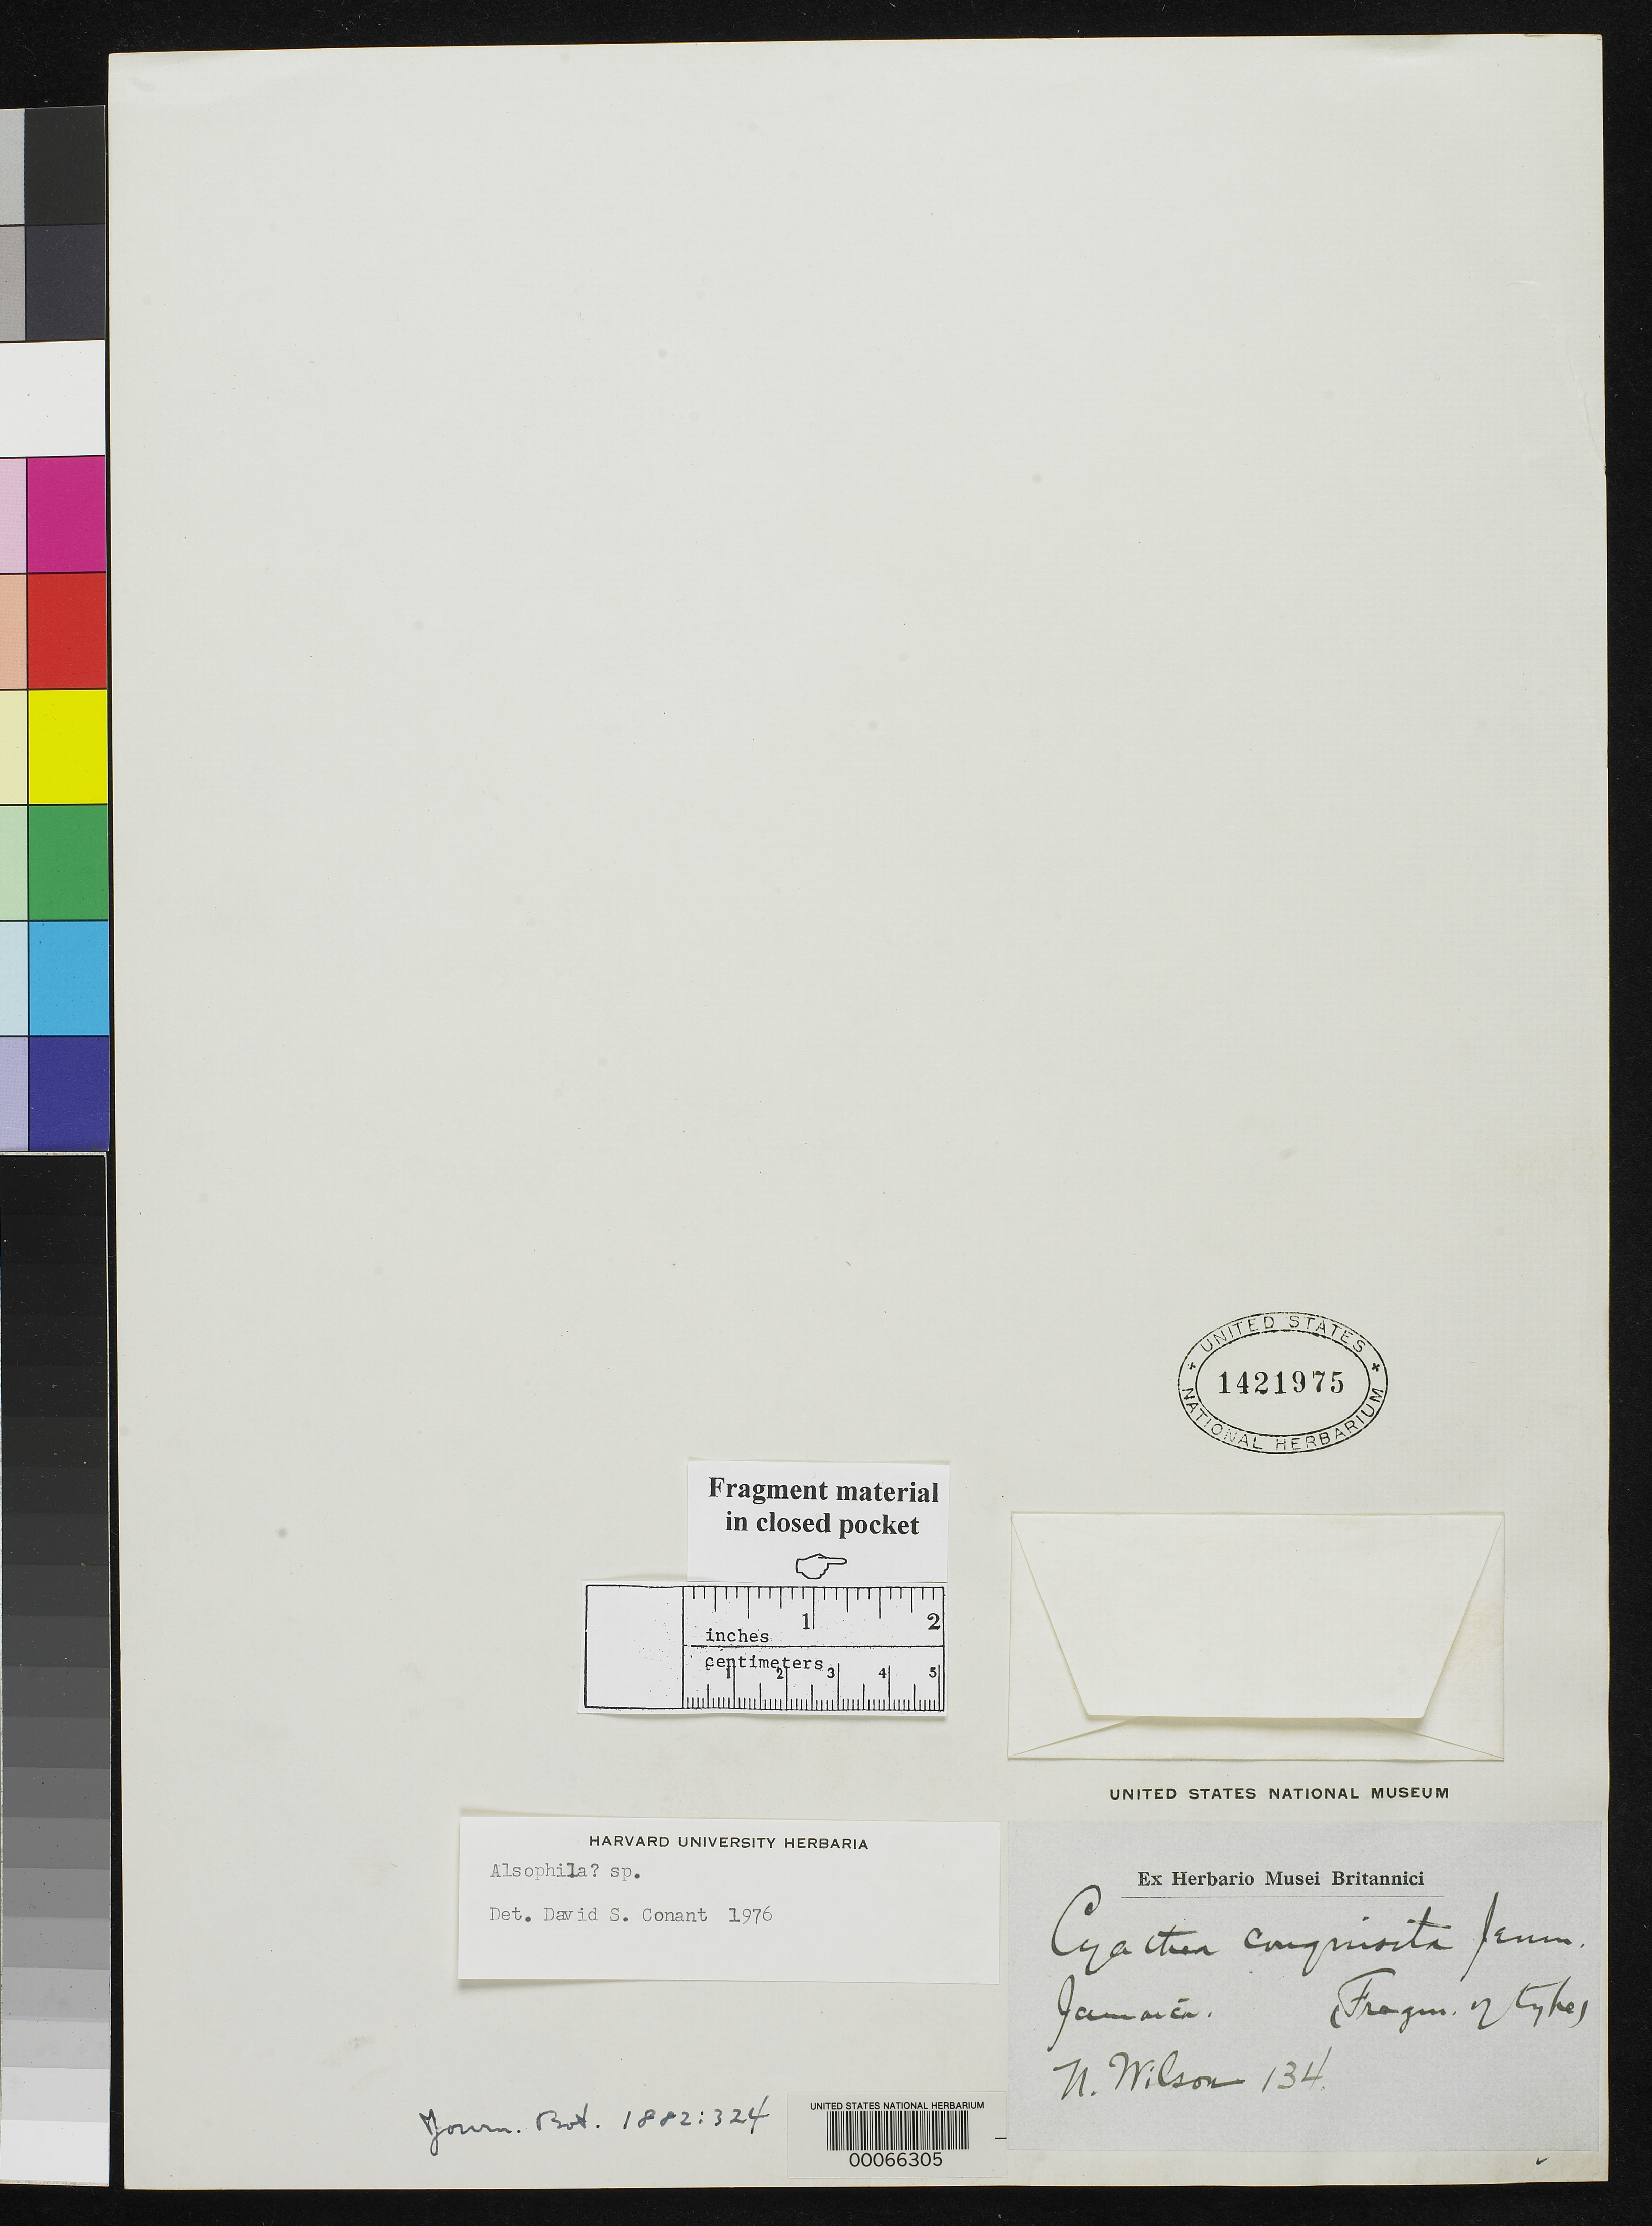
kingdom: Plantae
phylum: Tracheophyta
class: Polypodiopsida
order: Cyatheales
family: Cyatheaceae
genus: Cyathea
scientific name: Cyathea conquisita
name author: Jenman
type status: Type Fragment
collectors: N. Wilson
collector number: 134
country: Jamaica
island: Greater Antilles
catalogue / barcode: US 1421975